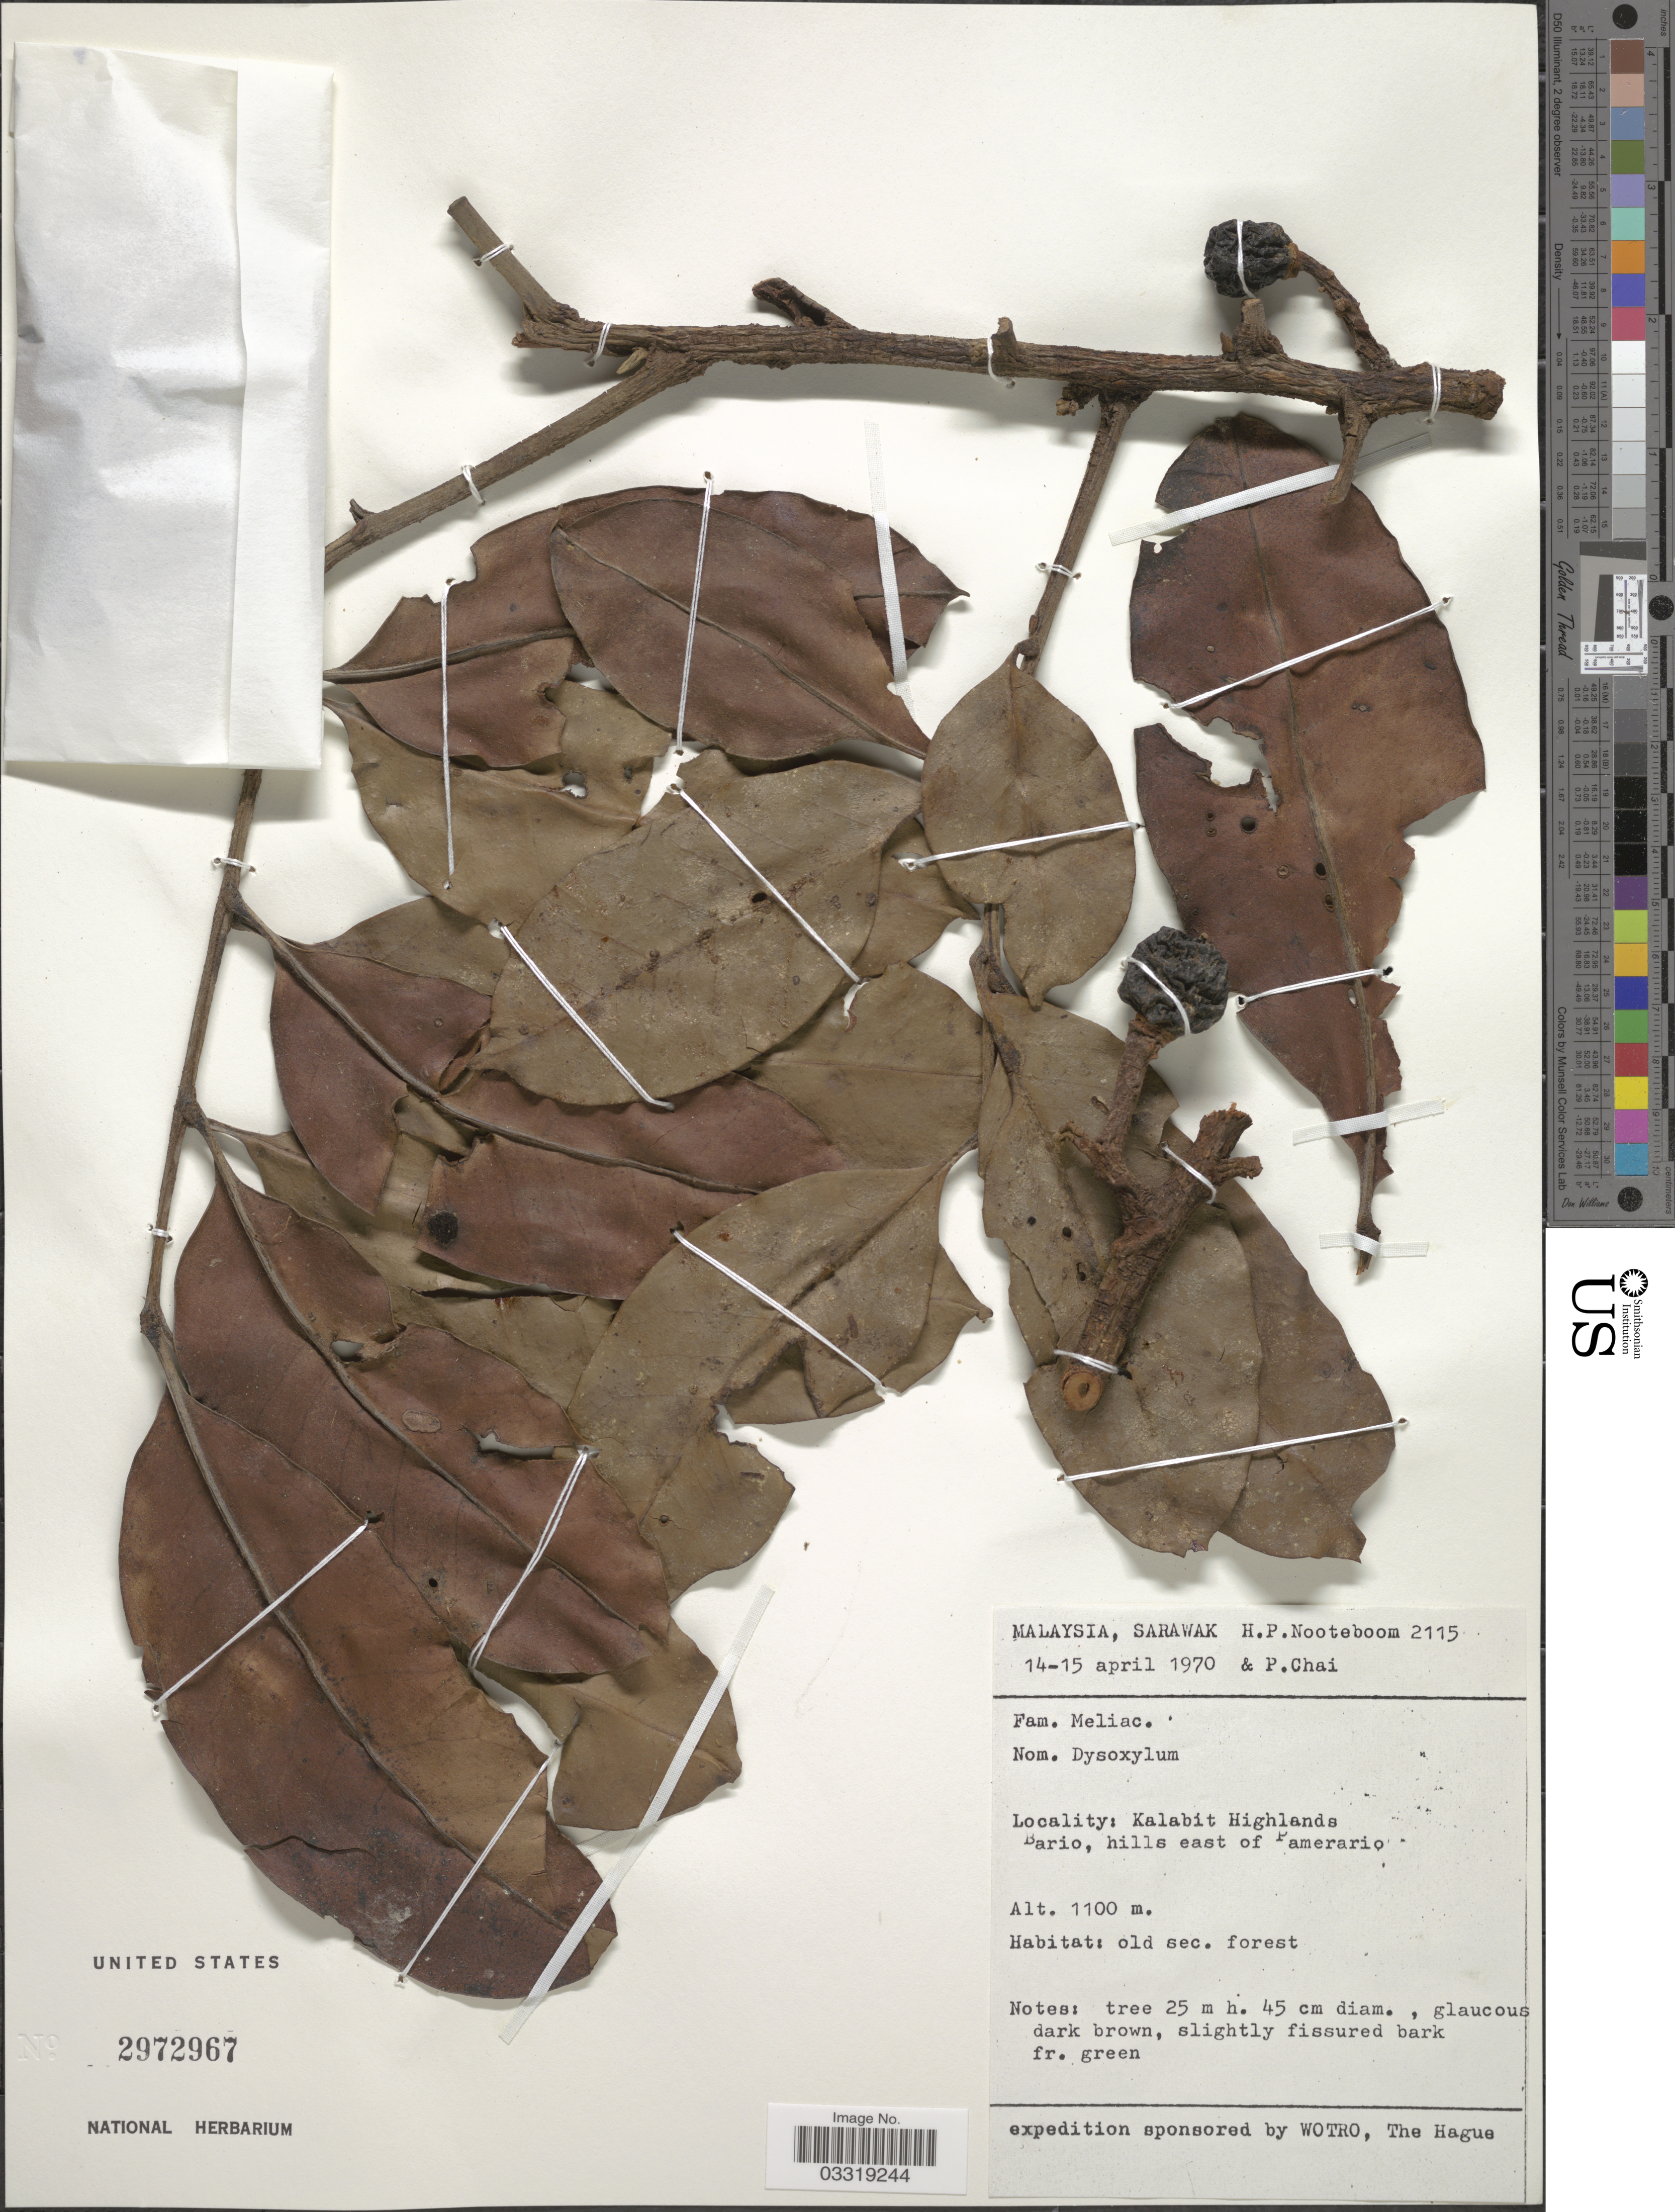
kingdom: Plantae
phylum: Tracheophyta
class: Magnoliopsida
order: Sapindales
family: Meliaceae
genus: Pseudocarapa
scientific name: Pseudocarapa crassa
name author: (Mabb.) Mabb.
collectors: H. P. Nooteboom & P. Chai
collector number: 2115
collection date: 1970-04-14/1970-04-15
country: Malaysia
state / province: Sarawak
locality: Kalabit Highlands. Bario, hills east of Pamerario.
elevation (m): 1100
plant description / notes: Cited by D.J. Mabberley, Blumea 38(2): 309. 1994.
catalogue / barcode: US 2972967